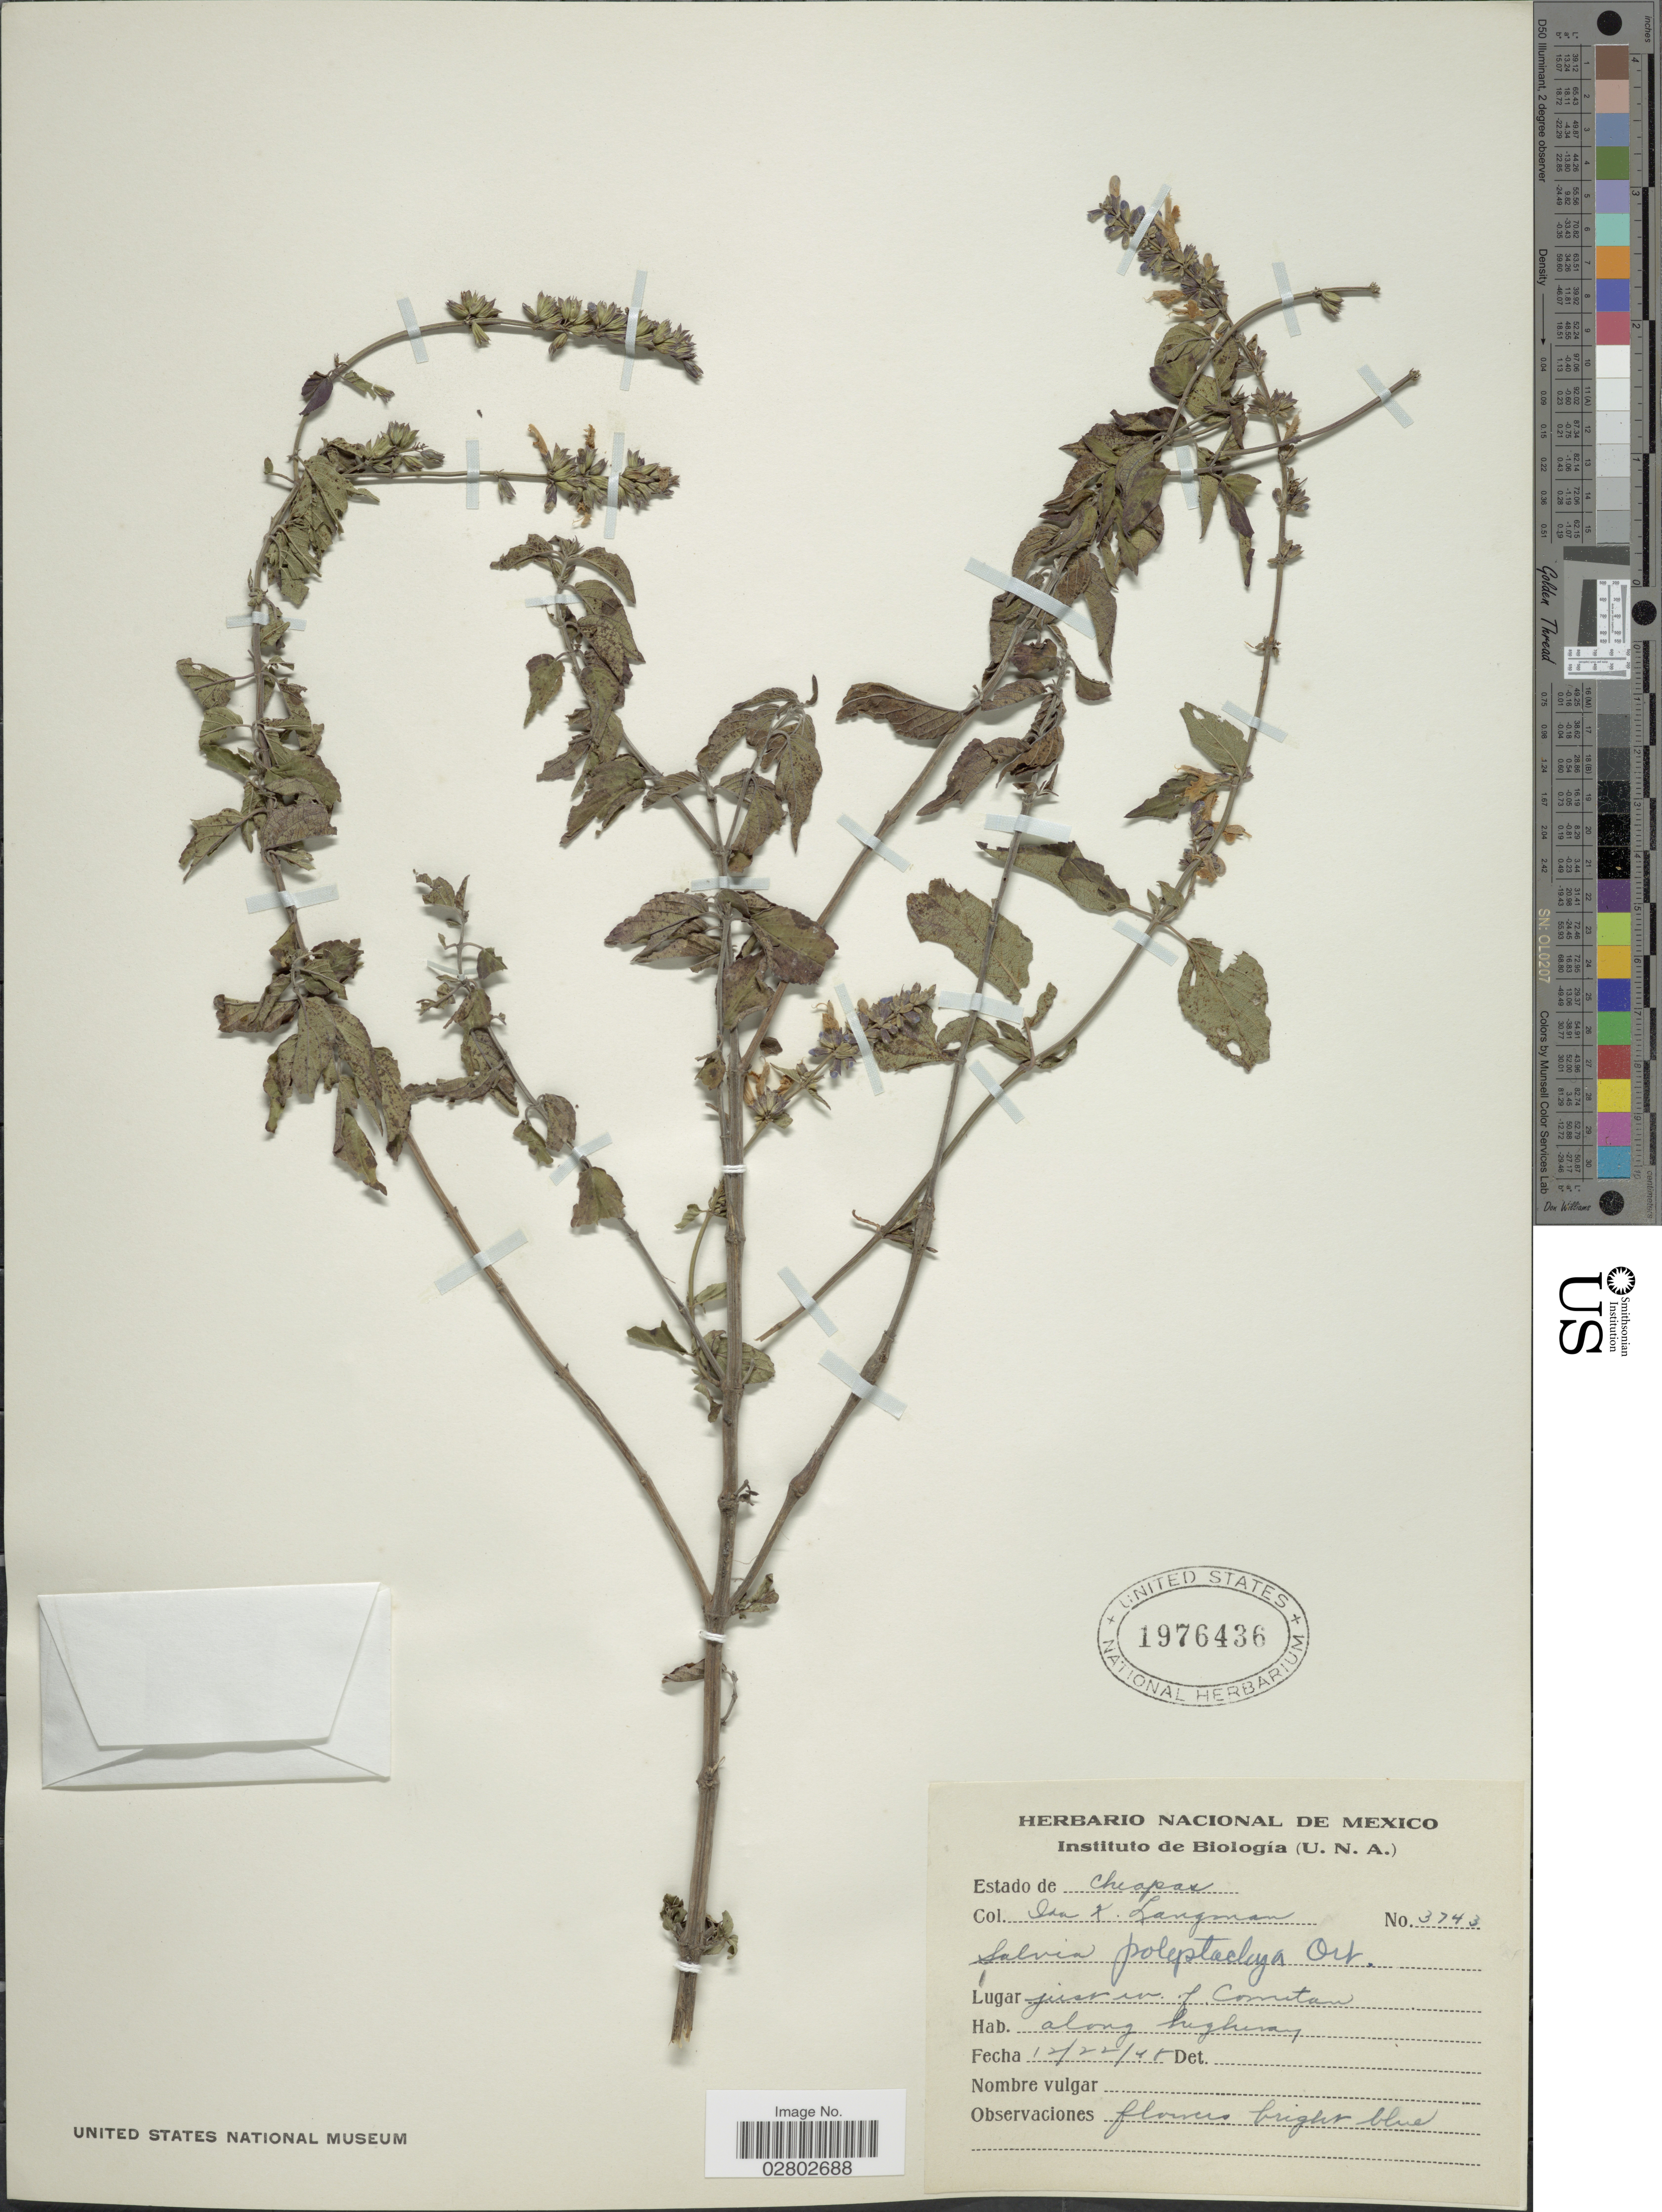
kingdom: Plantae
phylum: Tracheophyta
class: Magnoliopsida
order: Lamiales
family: Lamiaceae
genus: Salvia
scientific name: Salvia polystachya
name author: Cav.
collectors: I. K. Langman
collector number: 3743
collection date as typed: Transcribed d/m/y: 22/12/48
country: Mexico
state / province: Chiapas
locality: Just w. of Comitan.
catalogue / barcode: US 1976436